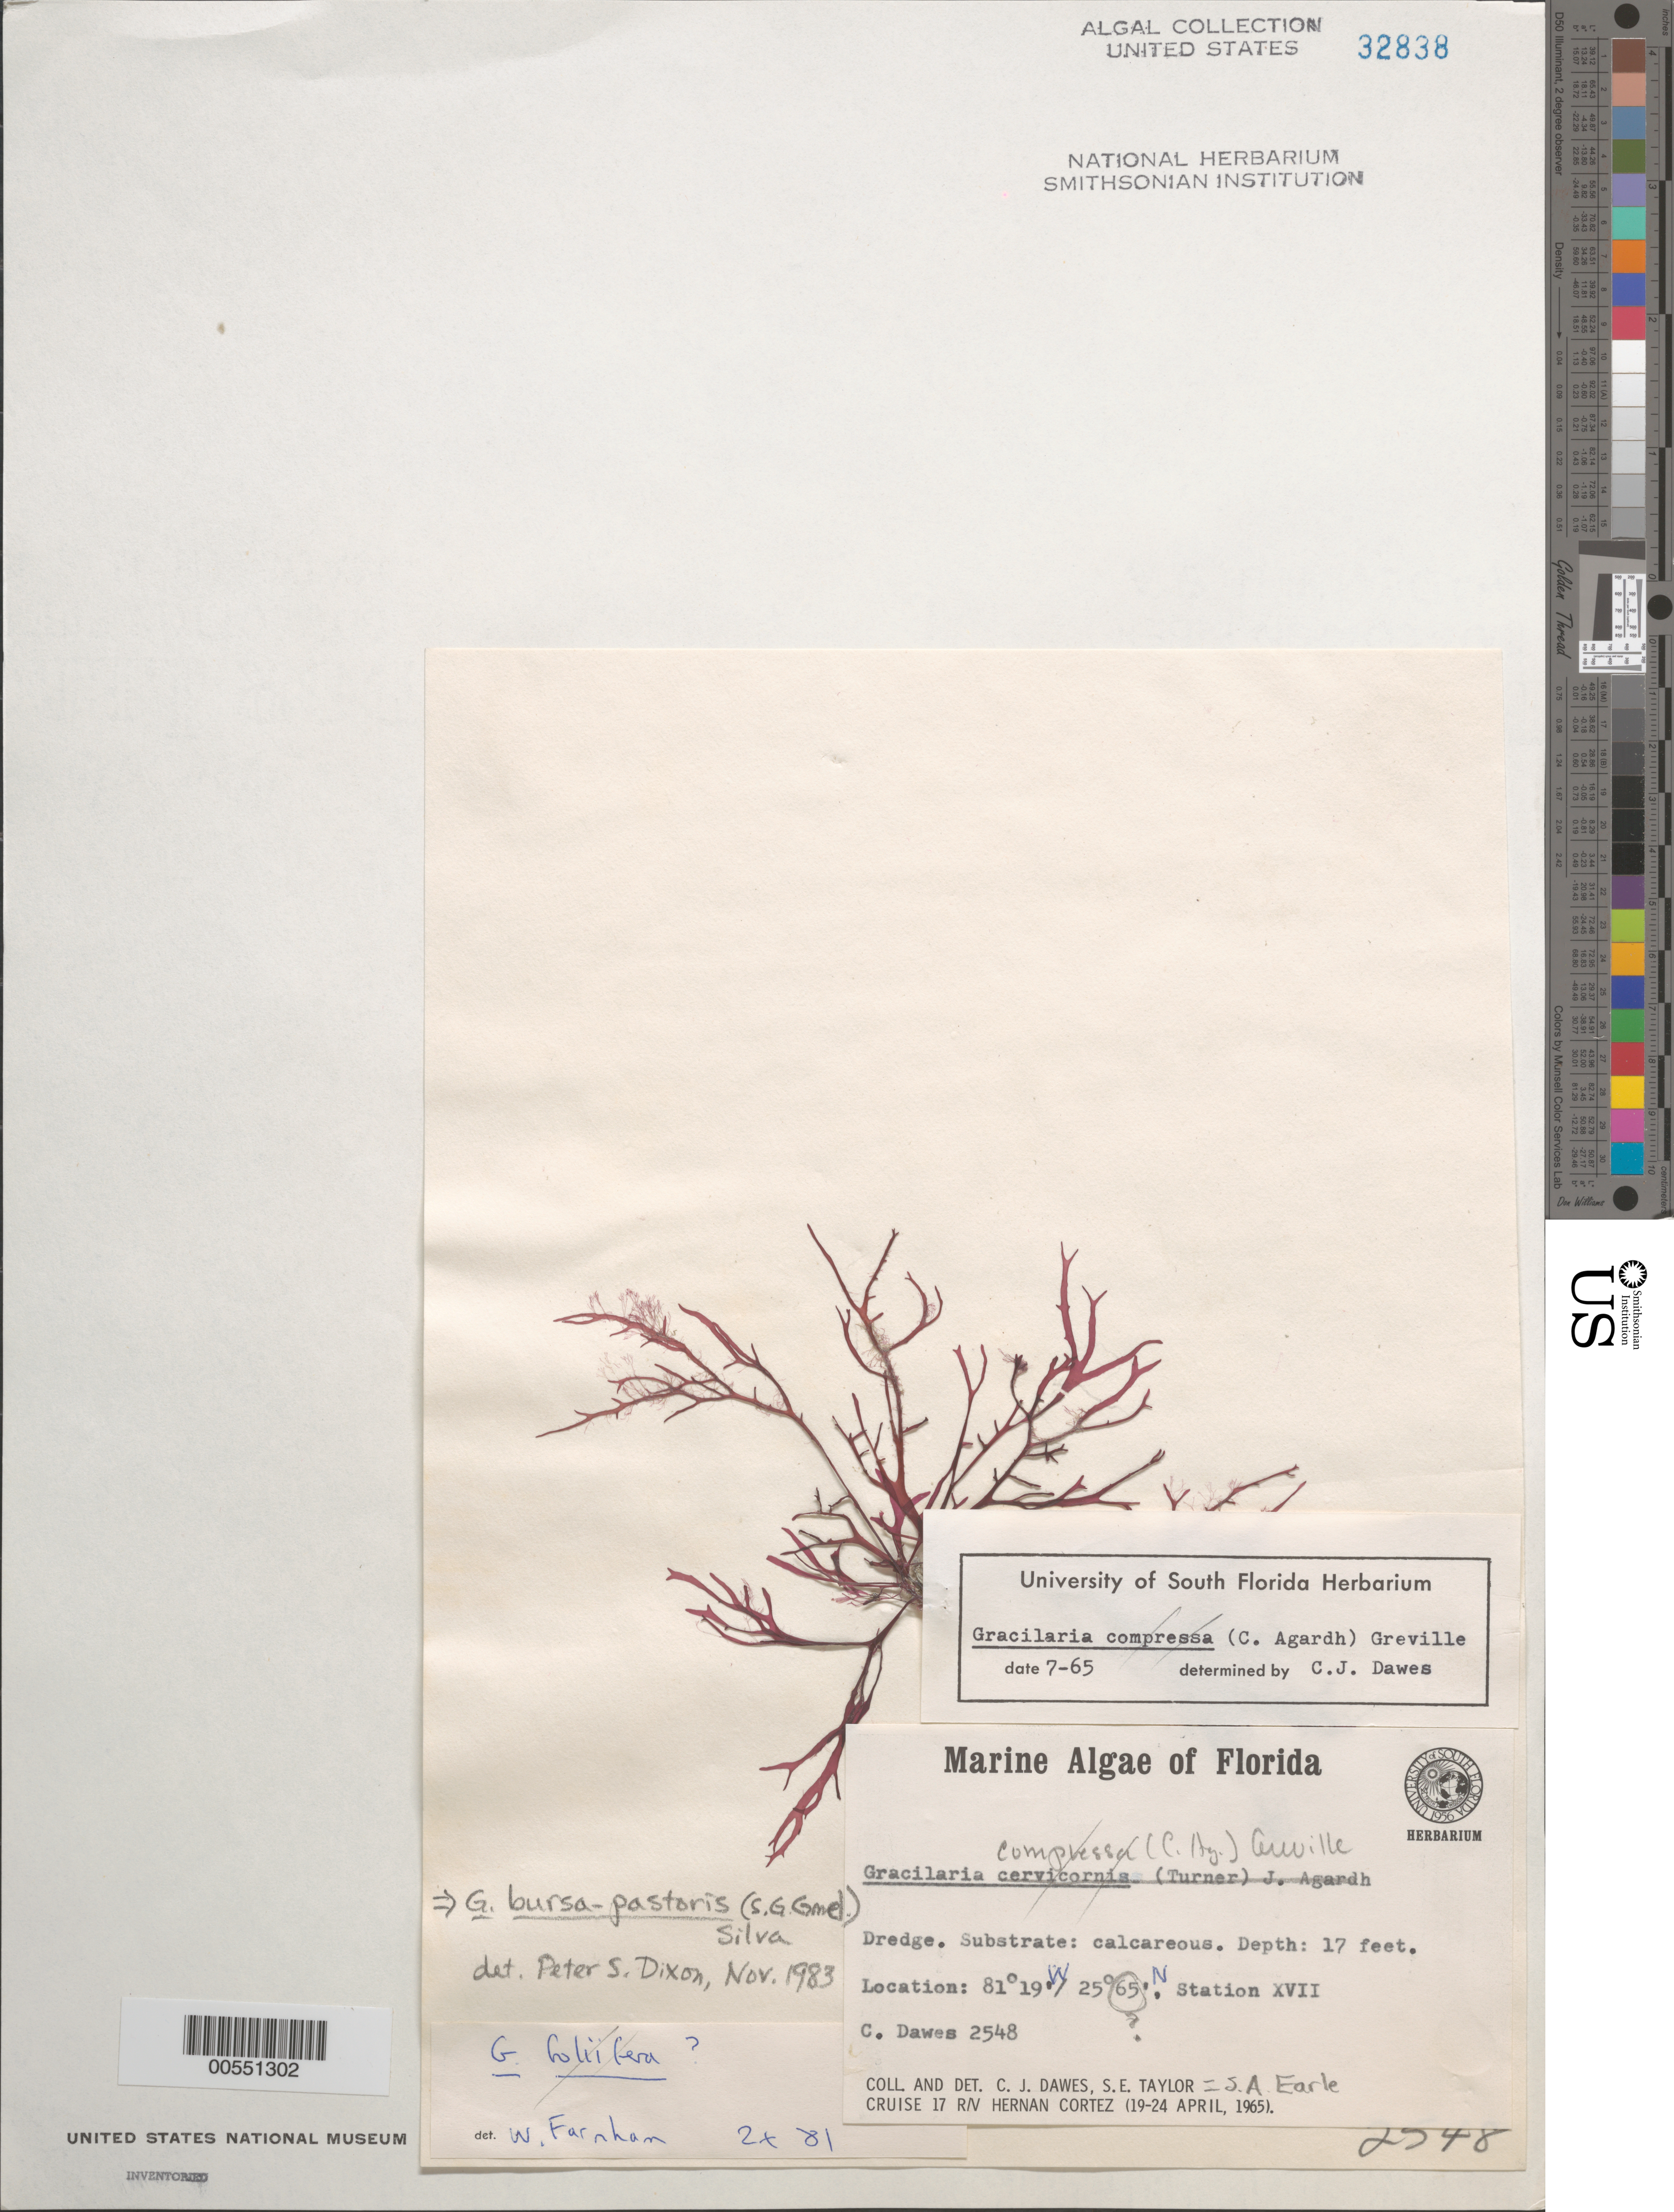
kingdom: Plantae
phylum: Rhodophyta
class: Florideophyceae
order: Gracilariales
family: Gracilariaceae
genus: Gracilaria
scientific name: Gracilaria bursa-pastoris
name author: (S.G. Gmel.) P.C. Silva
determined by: Dixon, P. S.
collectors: C. Dawes & S. A. Earle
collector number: Cjd 2548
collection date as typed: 19 Apr 1965 to 24 Apr 1965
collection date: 1965-04-19/1965-04-24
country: United States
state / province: Florida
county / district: Collier County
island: Ten Thousand Islands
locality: Gulf of Mexico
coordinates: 25 65' N, 81 19' W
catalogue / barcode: US 32838